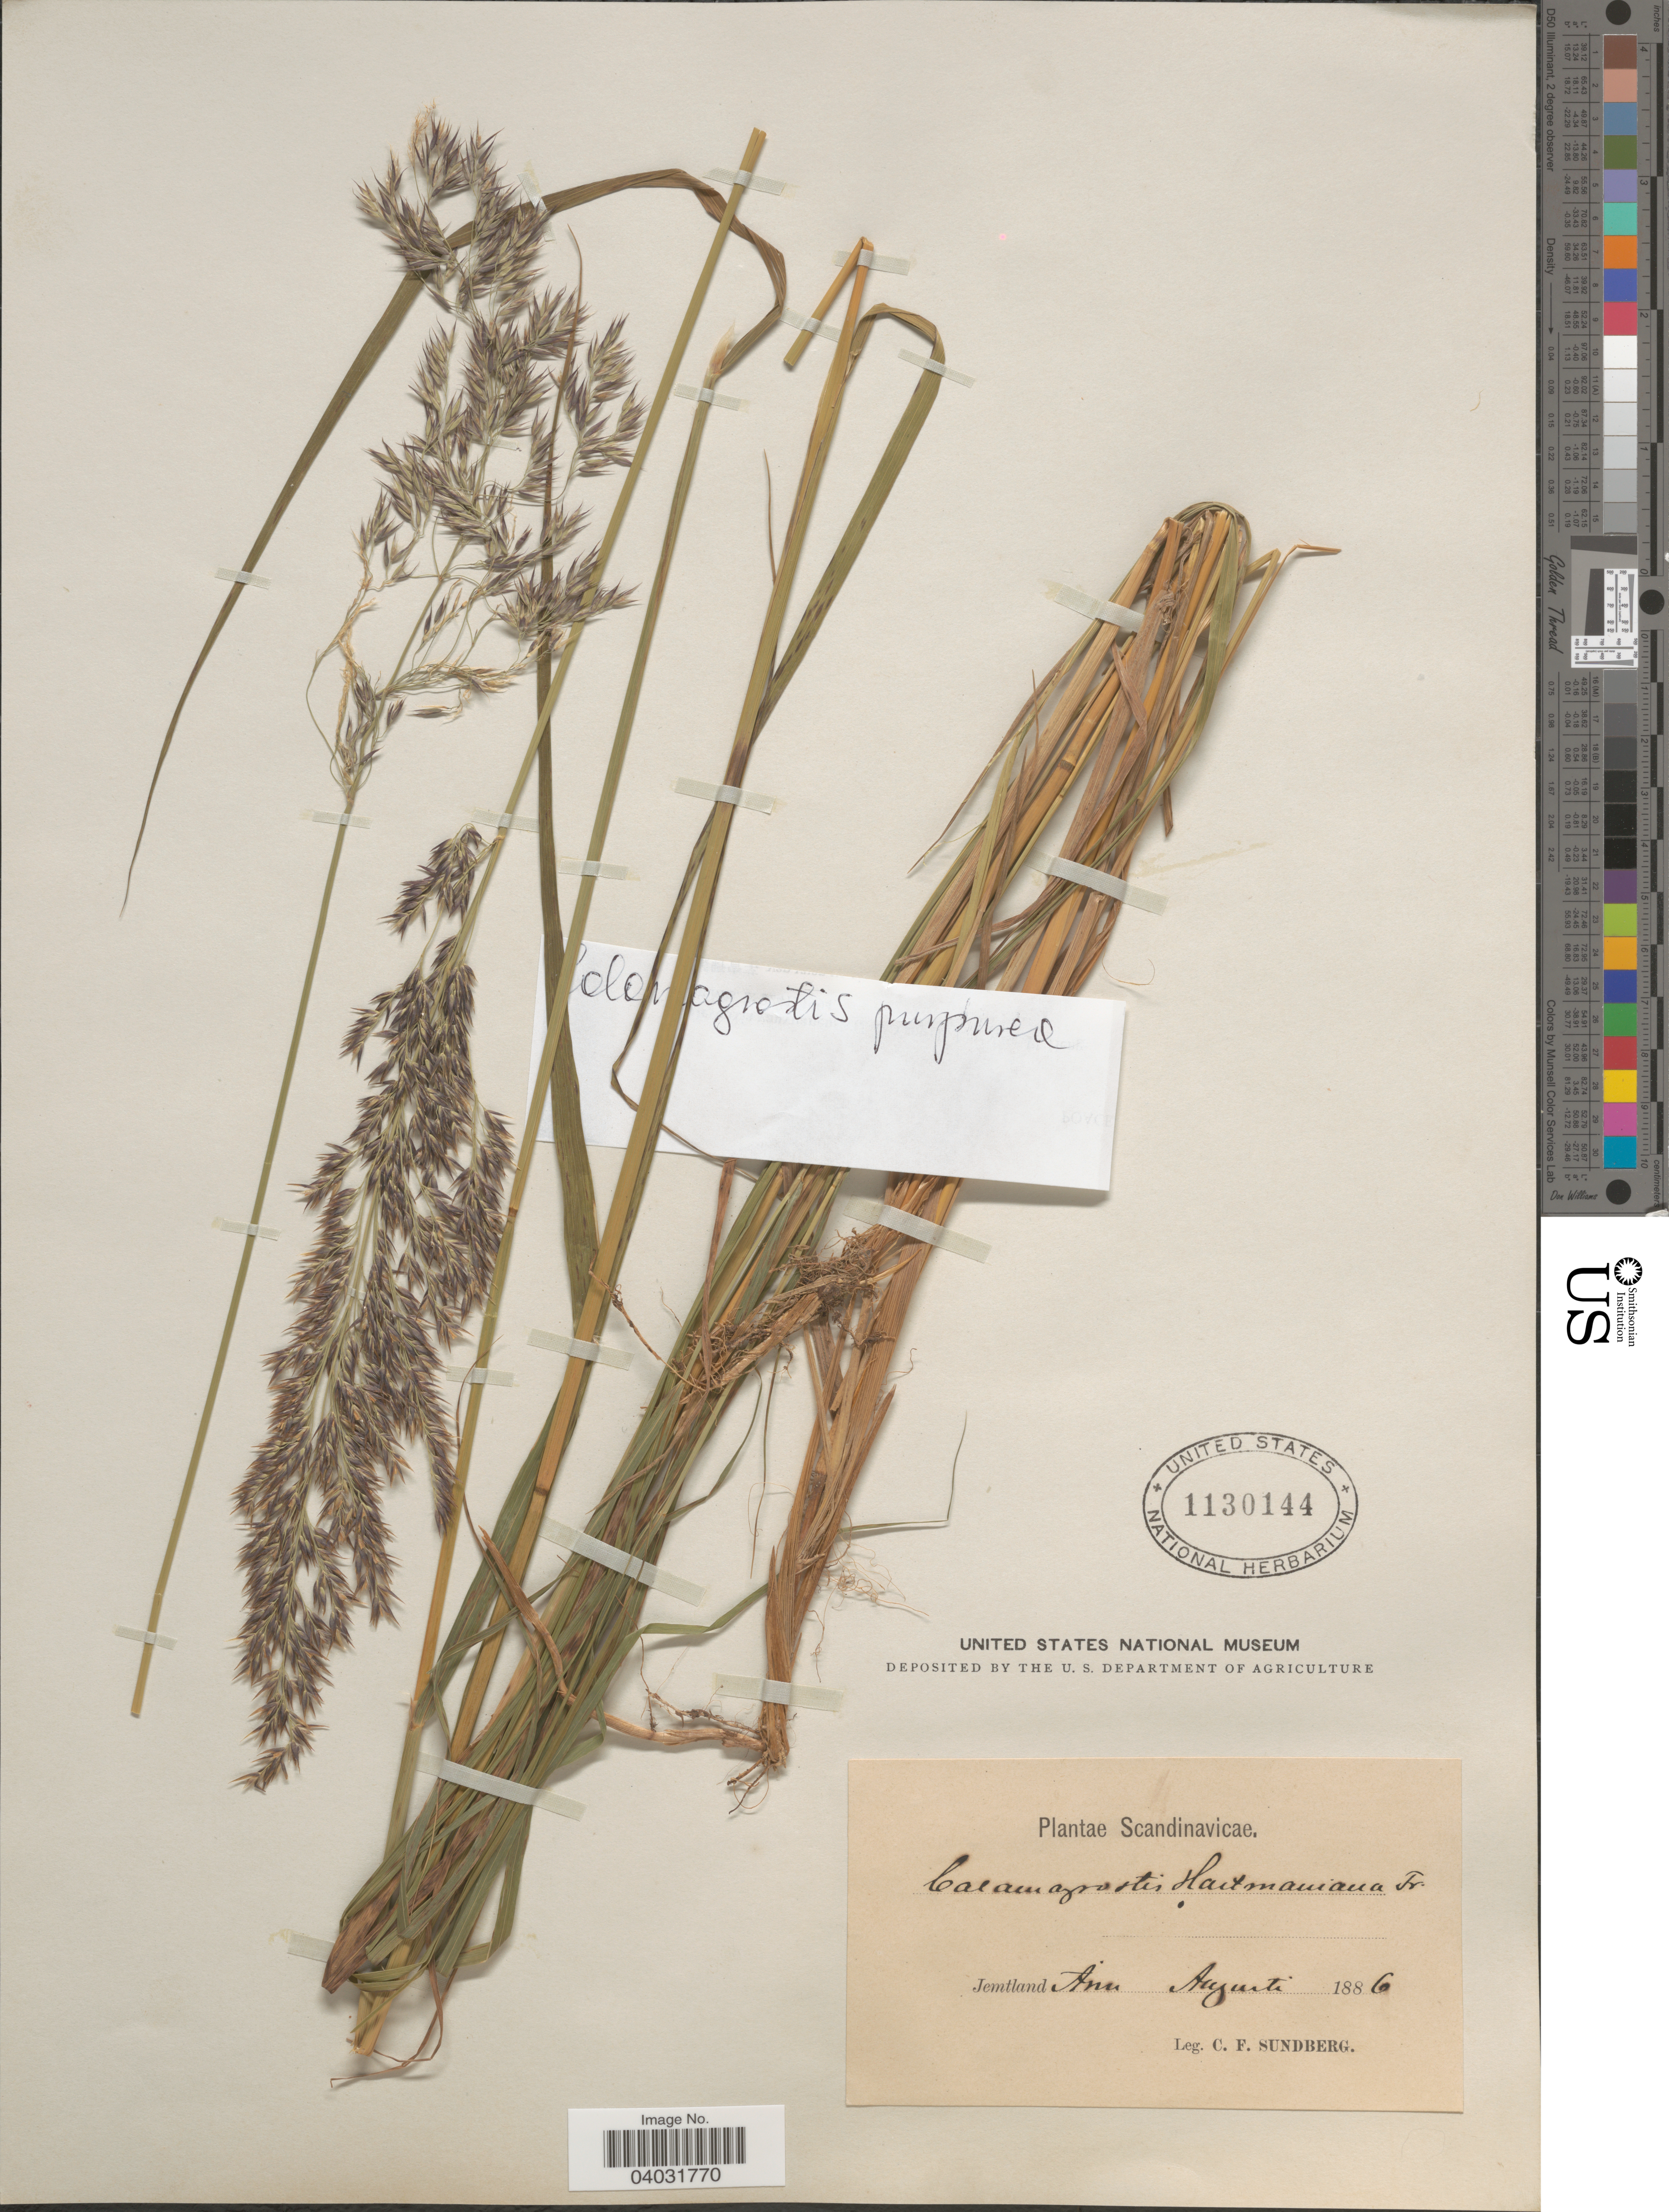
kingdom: Plantae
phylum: Tracheophyta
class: Liliopsida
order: Poales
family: Poaceae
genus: Calamagrostis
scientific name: Calamagrostis x hartmanniana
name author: Fries.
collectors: C. F. Sundberg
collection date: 1886-08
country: Sweden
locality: Scandinavicae. Jemtland Are.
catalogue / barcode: US 1130144